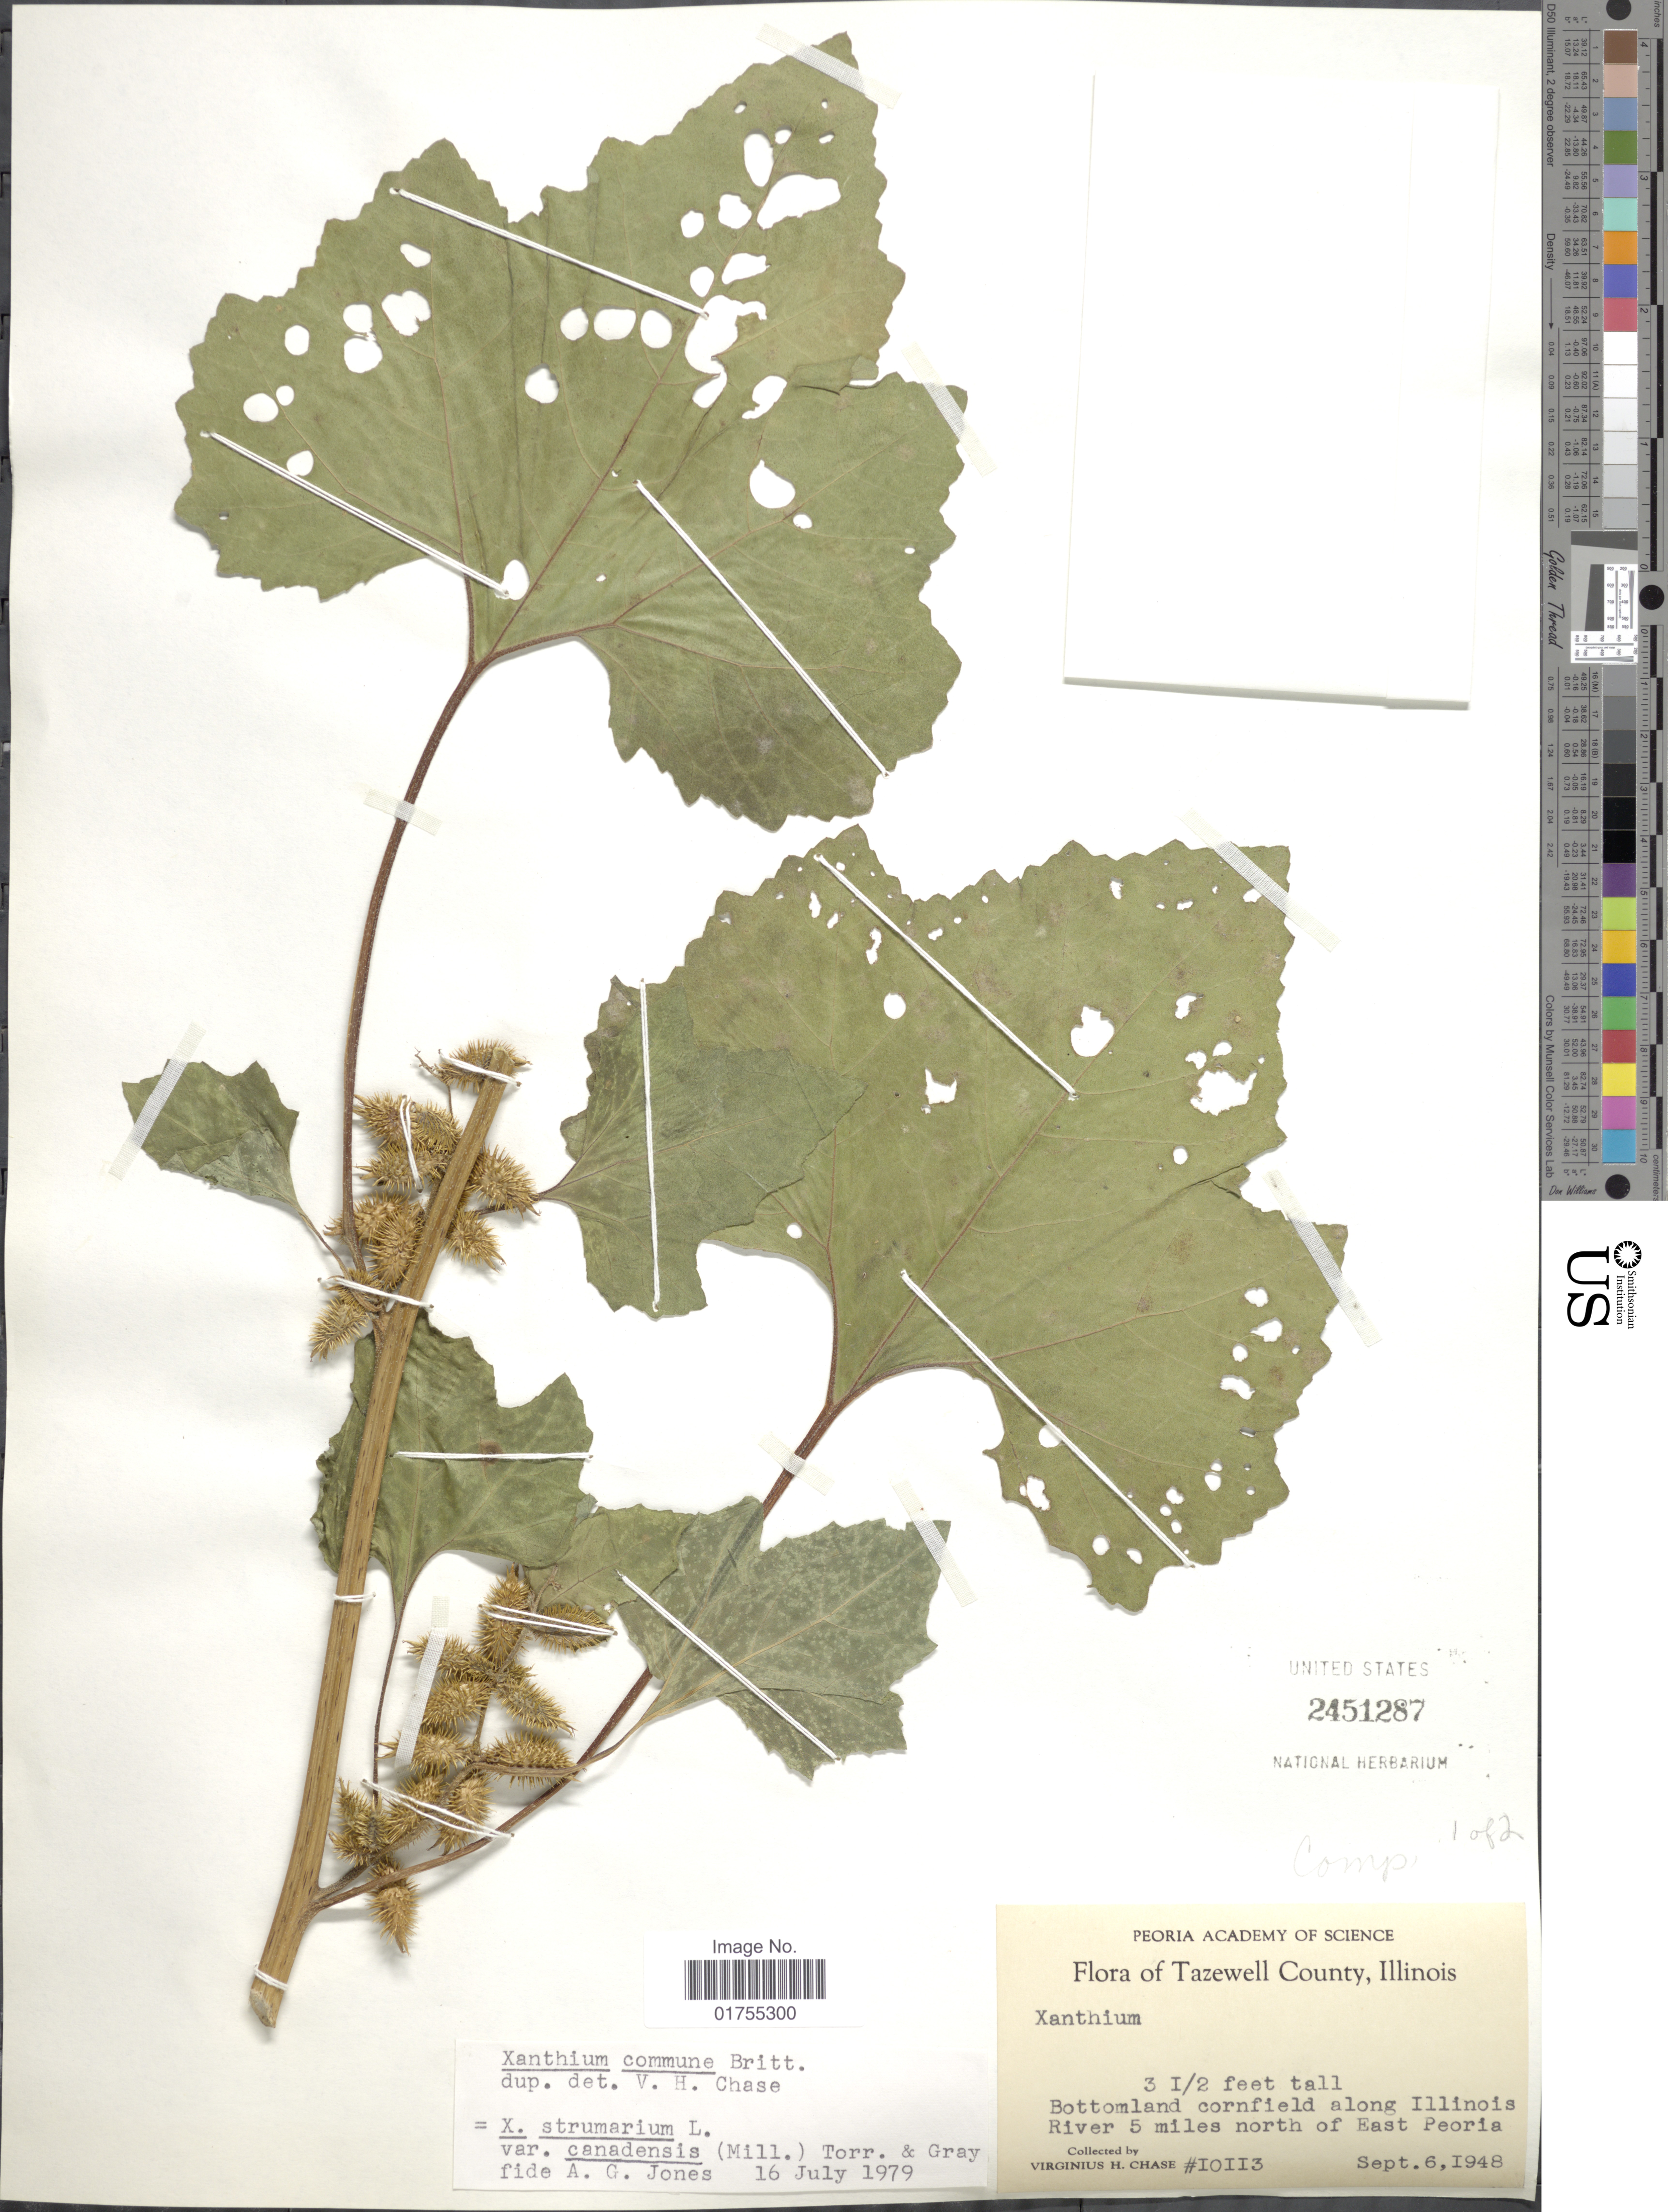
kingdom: Plantae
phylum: Tracheophyta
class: Magnoliopsida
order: Asterales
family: Asteraceae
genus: Xanthium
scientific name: Xanthium strumarium var. canadense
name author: (Mill.) Torr. & A. Gray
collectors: V. H. Chase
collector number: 10113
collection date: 1948-09-06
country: United States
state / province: Illinois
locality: Tazewell County, Bottomland cornfield along Illinois River 5 miles north of East Peoria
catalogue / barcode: US 2451287